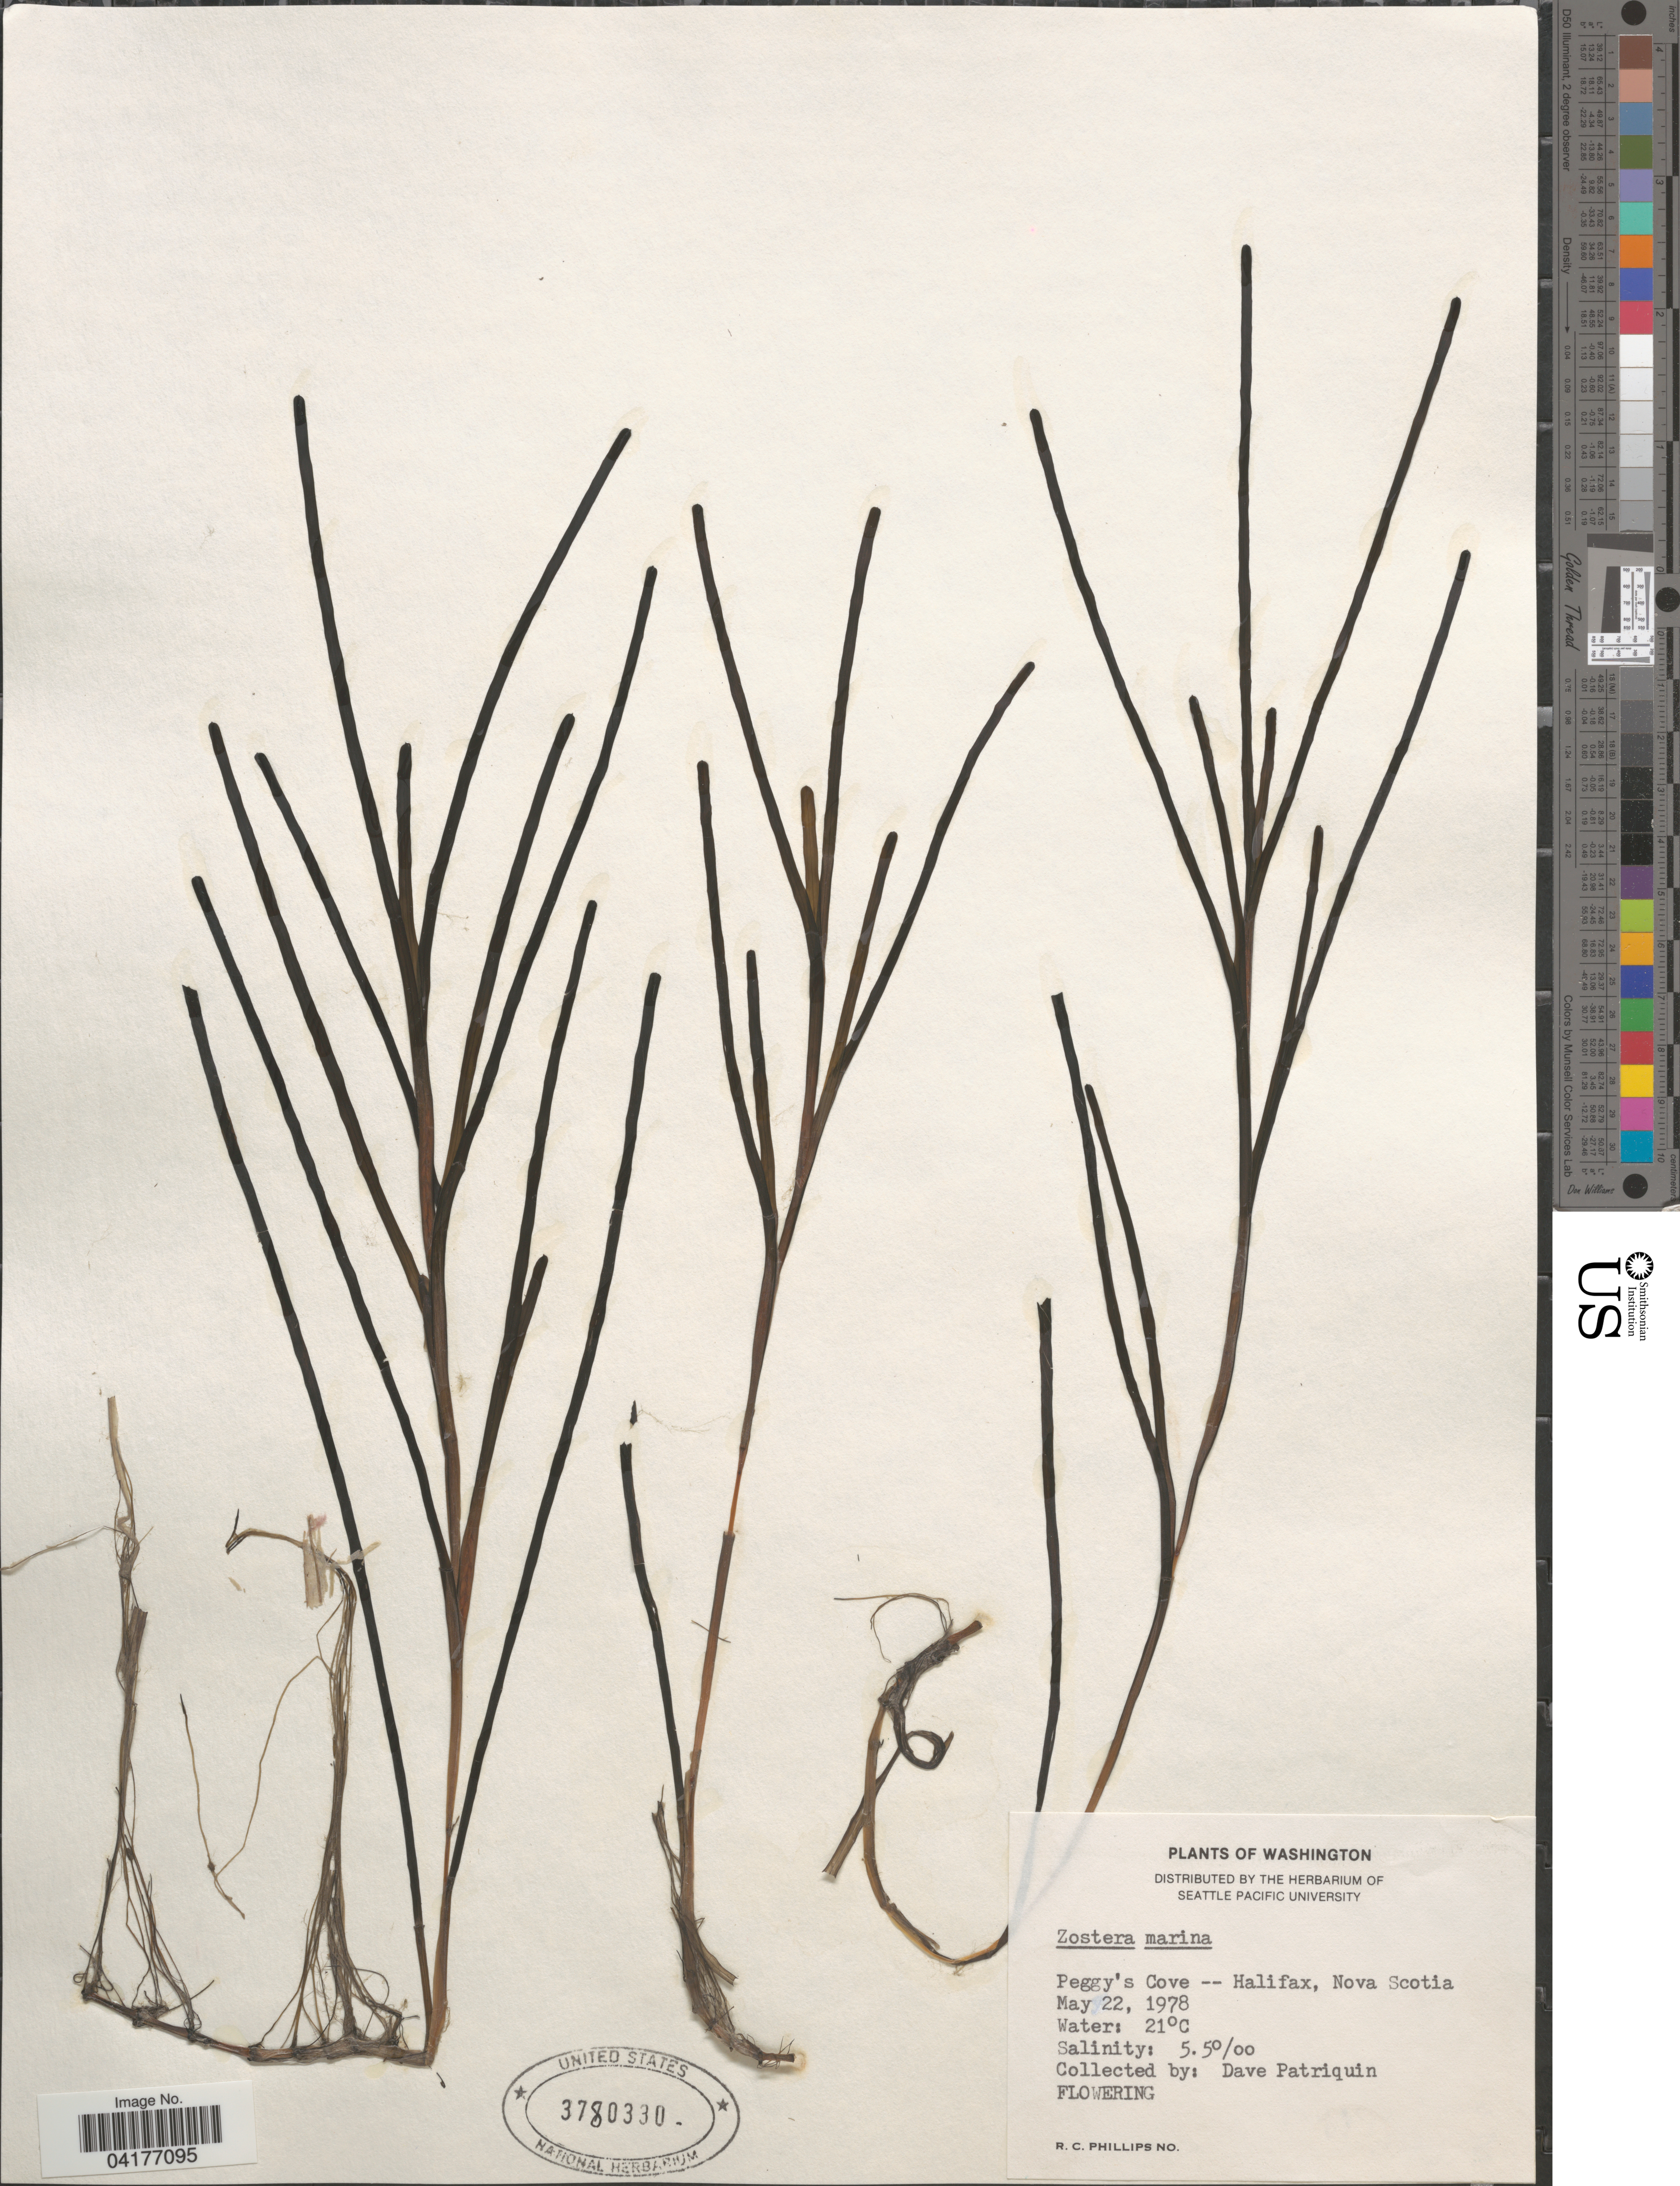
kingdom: Plantae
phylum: Tracheophyta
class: Liliopsida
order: Alismatales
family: Zosteraceae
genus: Zostera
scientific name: Zostera marina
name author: L.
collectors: D. Patriquin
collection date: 1978-05-22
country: Canada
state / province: Nova Scotia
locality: Peggy's Cove -- Halifax.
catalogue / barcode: US 3780330